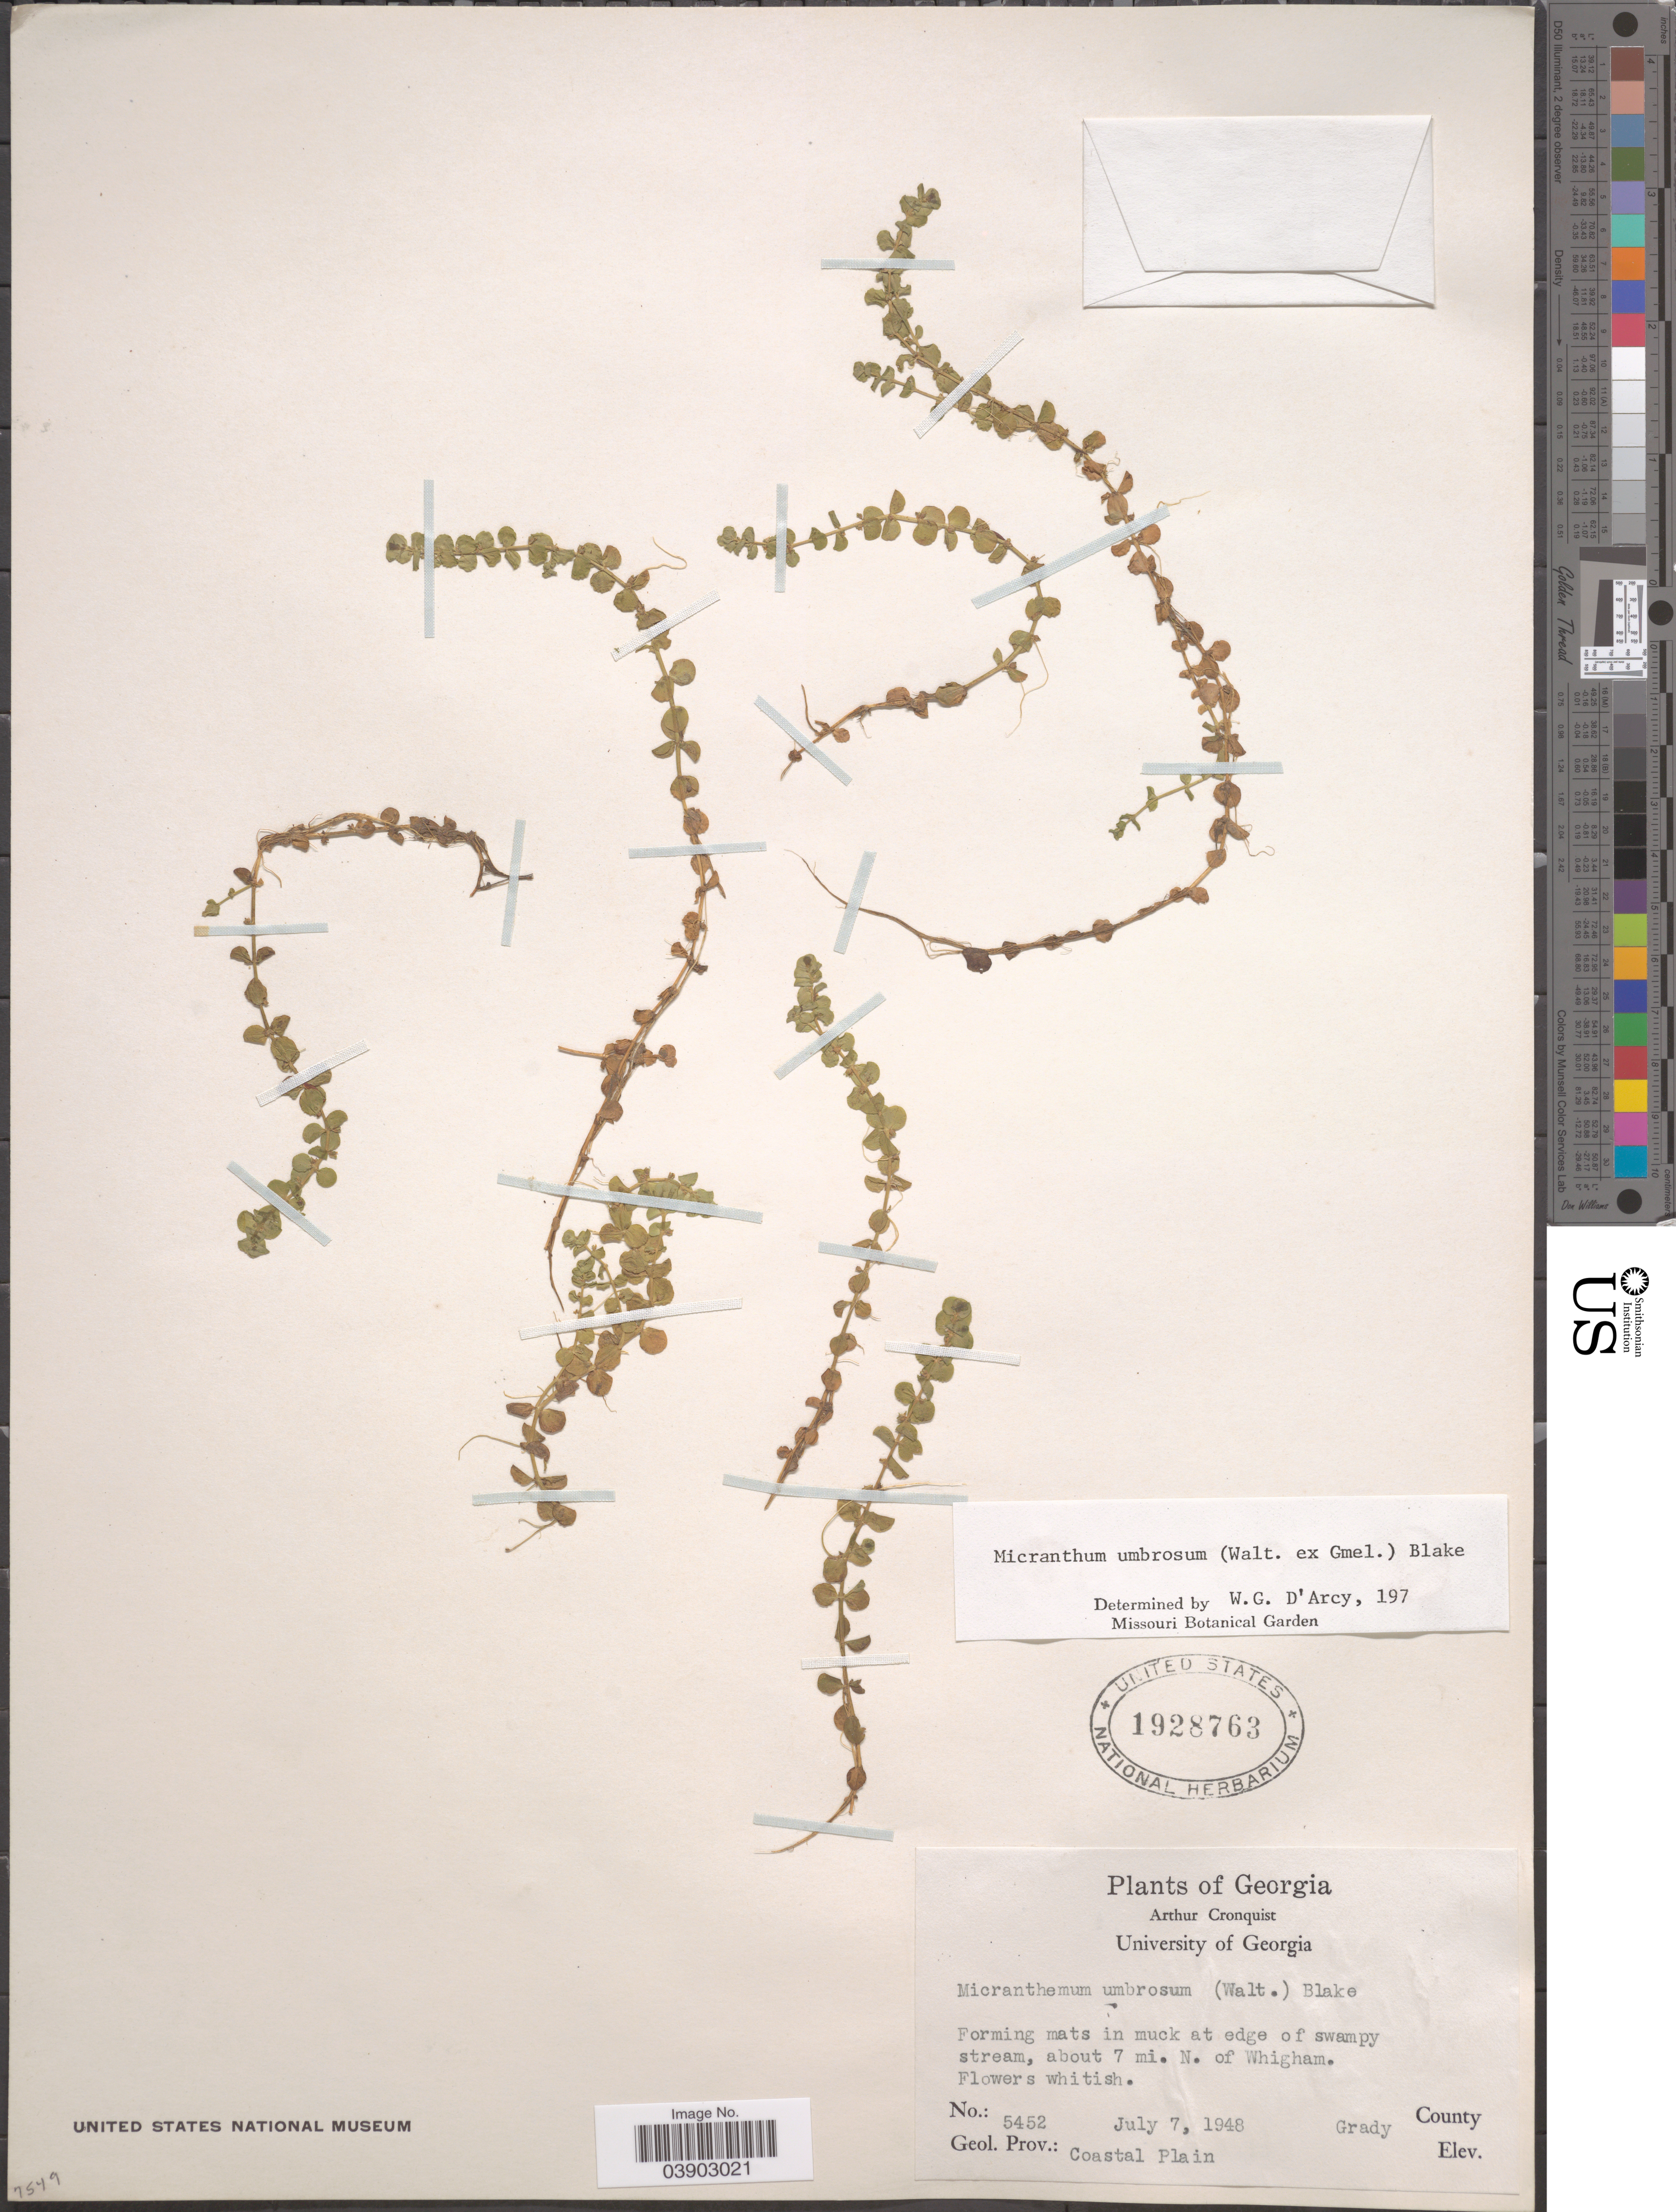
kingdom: Plantae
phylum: Tracheophyta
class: Magnoliopsida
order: Lamiales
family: Linderniaceae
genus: Micranthemum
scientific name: Micranthemum umbrosum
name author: (J.F. Gmel.) S.F. Blake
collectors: A. J. Cronquist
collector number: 5452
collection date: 1948-07-07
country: United States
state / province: Georgia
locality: About 7mi. N. of Whigham. grady County. Geol. Prov.: Coastal Plain.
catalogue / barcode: US 1928763